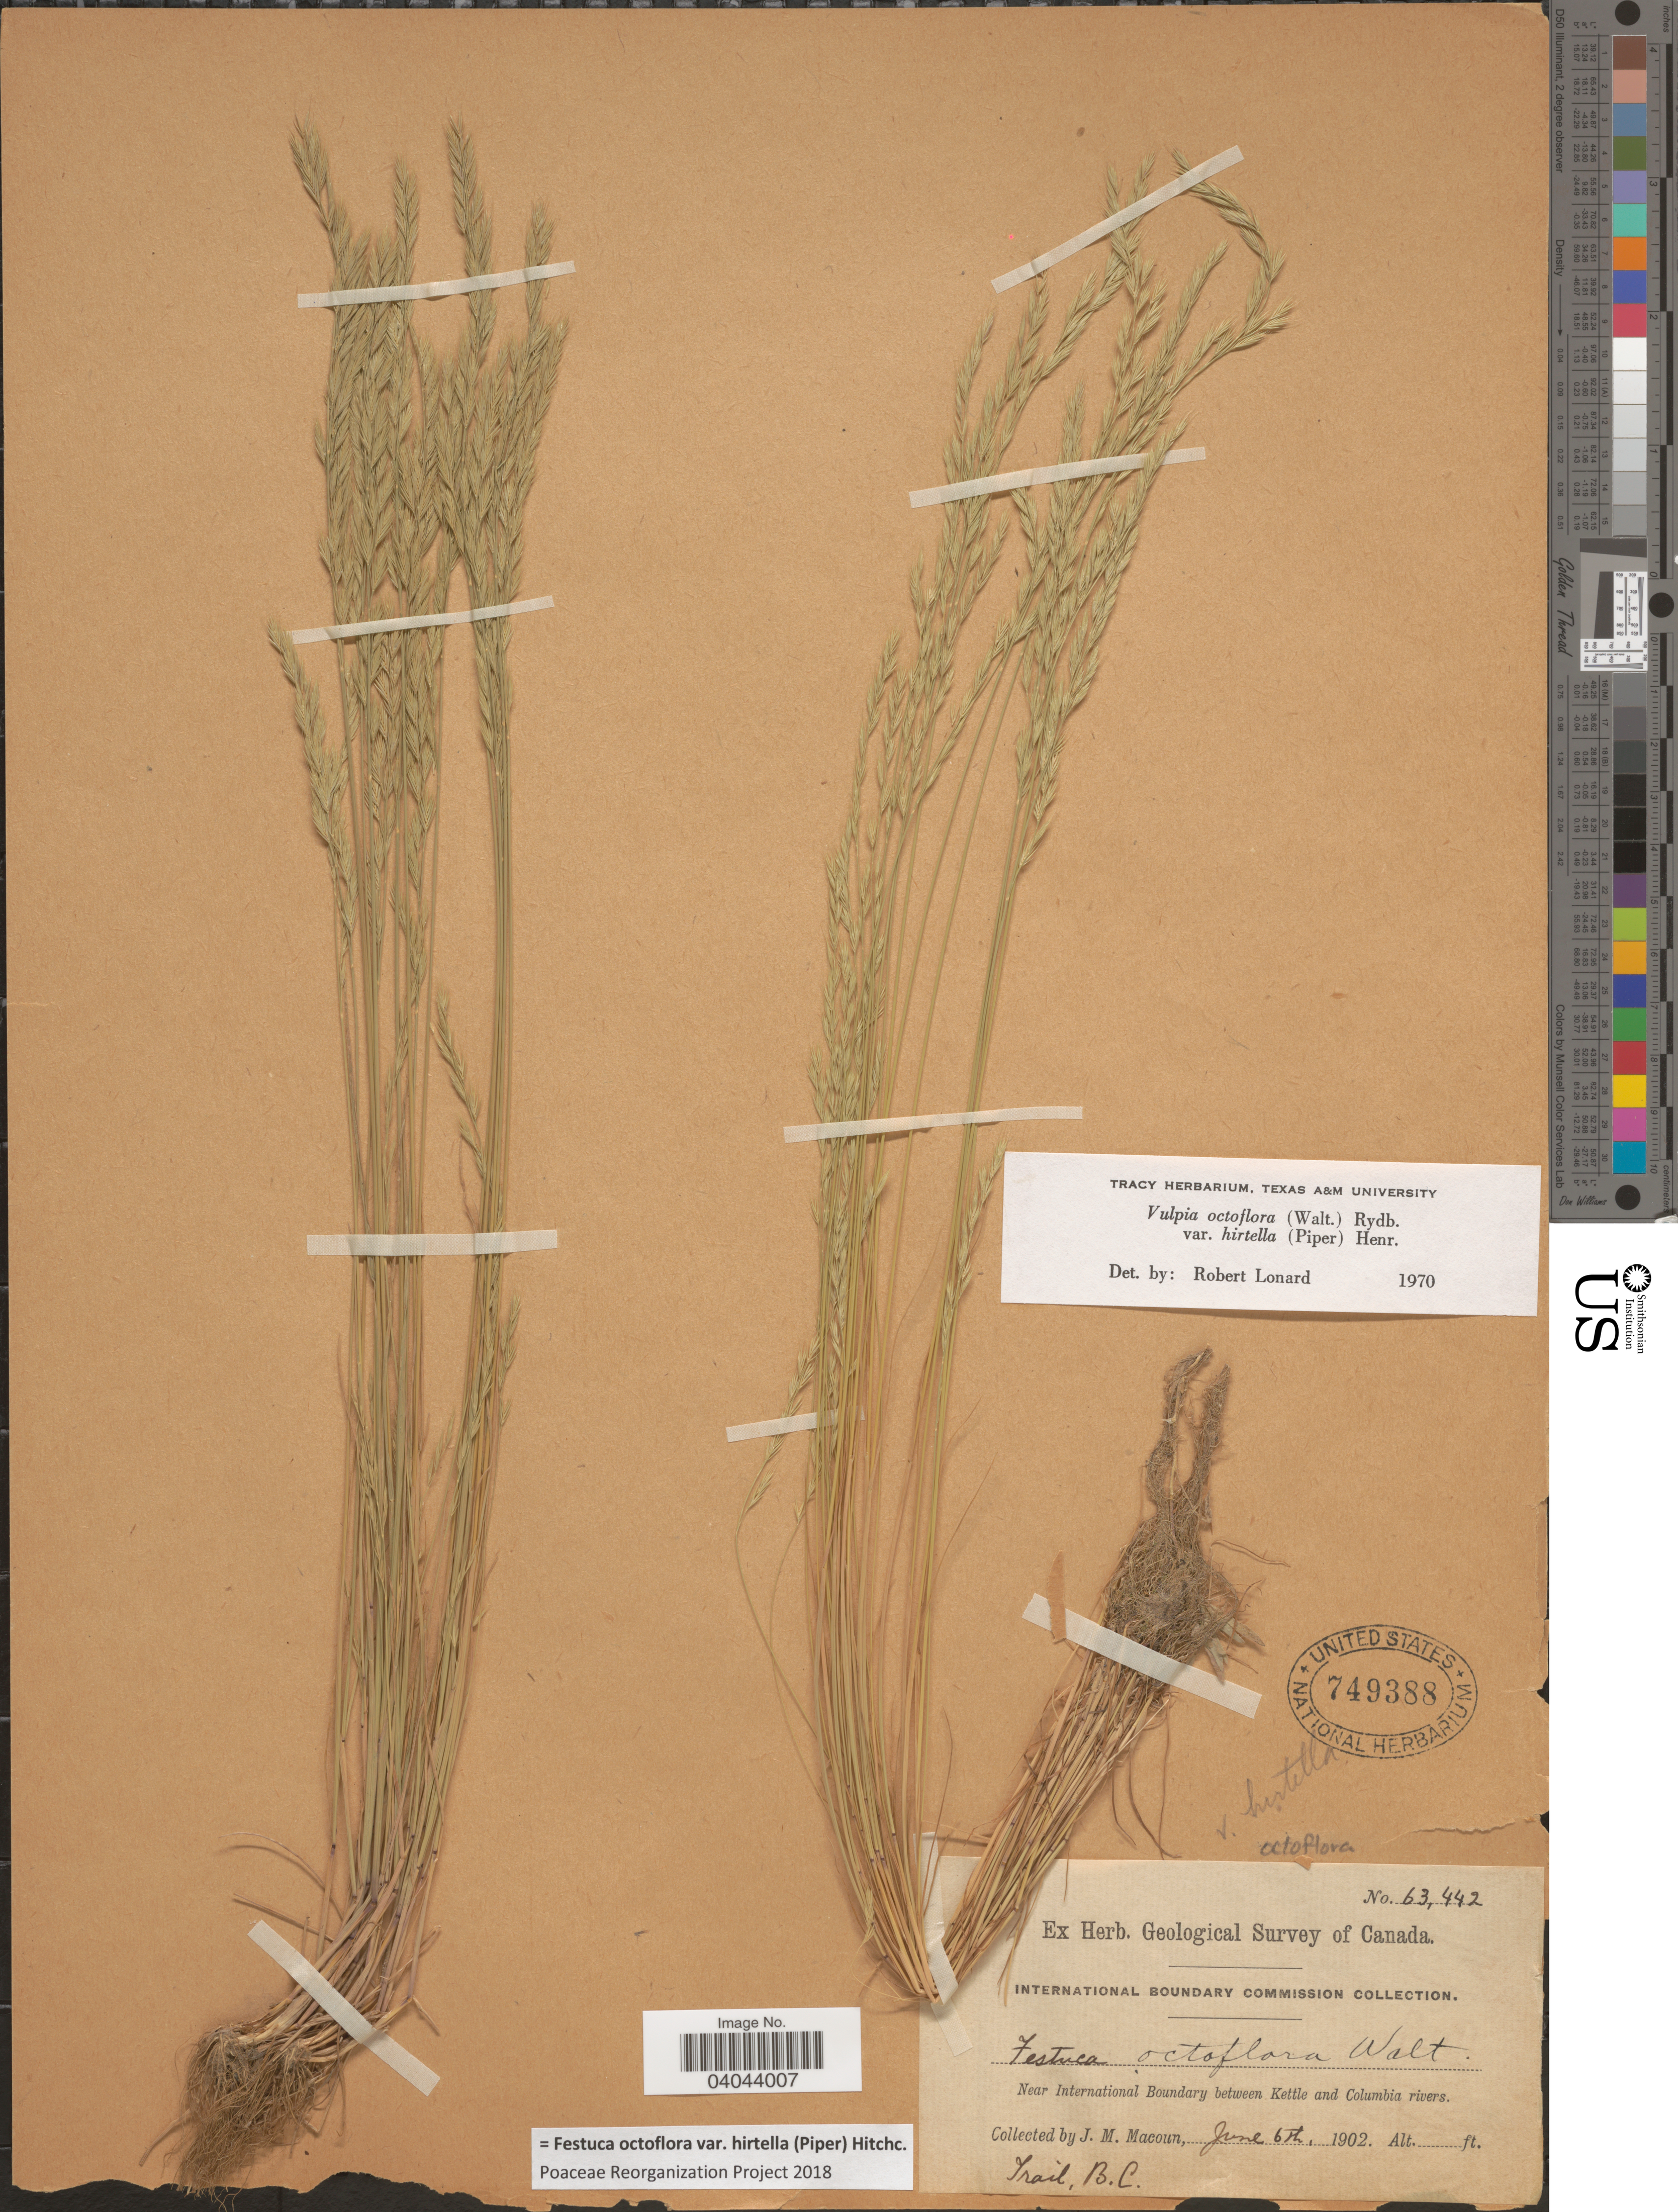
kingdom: Plantae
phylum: Tracheophyta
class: Liliopsida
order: Poales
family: Poaceae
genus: Festuca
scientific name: Festuca octoflora var. hirtella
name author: Piper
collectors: J. M. Macoun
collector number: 63442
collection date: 1902-06-06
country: Canada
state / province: British Columbia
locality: Near International Boundary between Kettle and Columbia rivers. Trail.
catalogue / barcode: US 749388